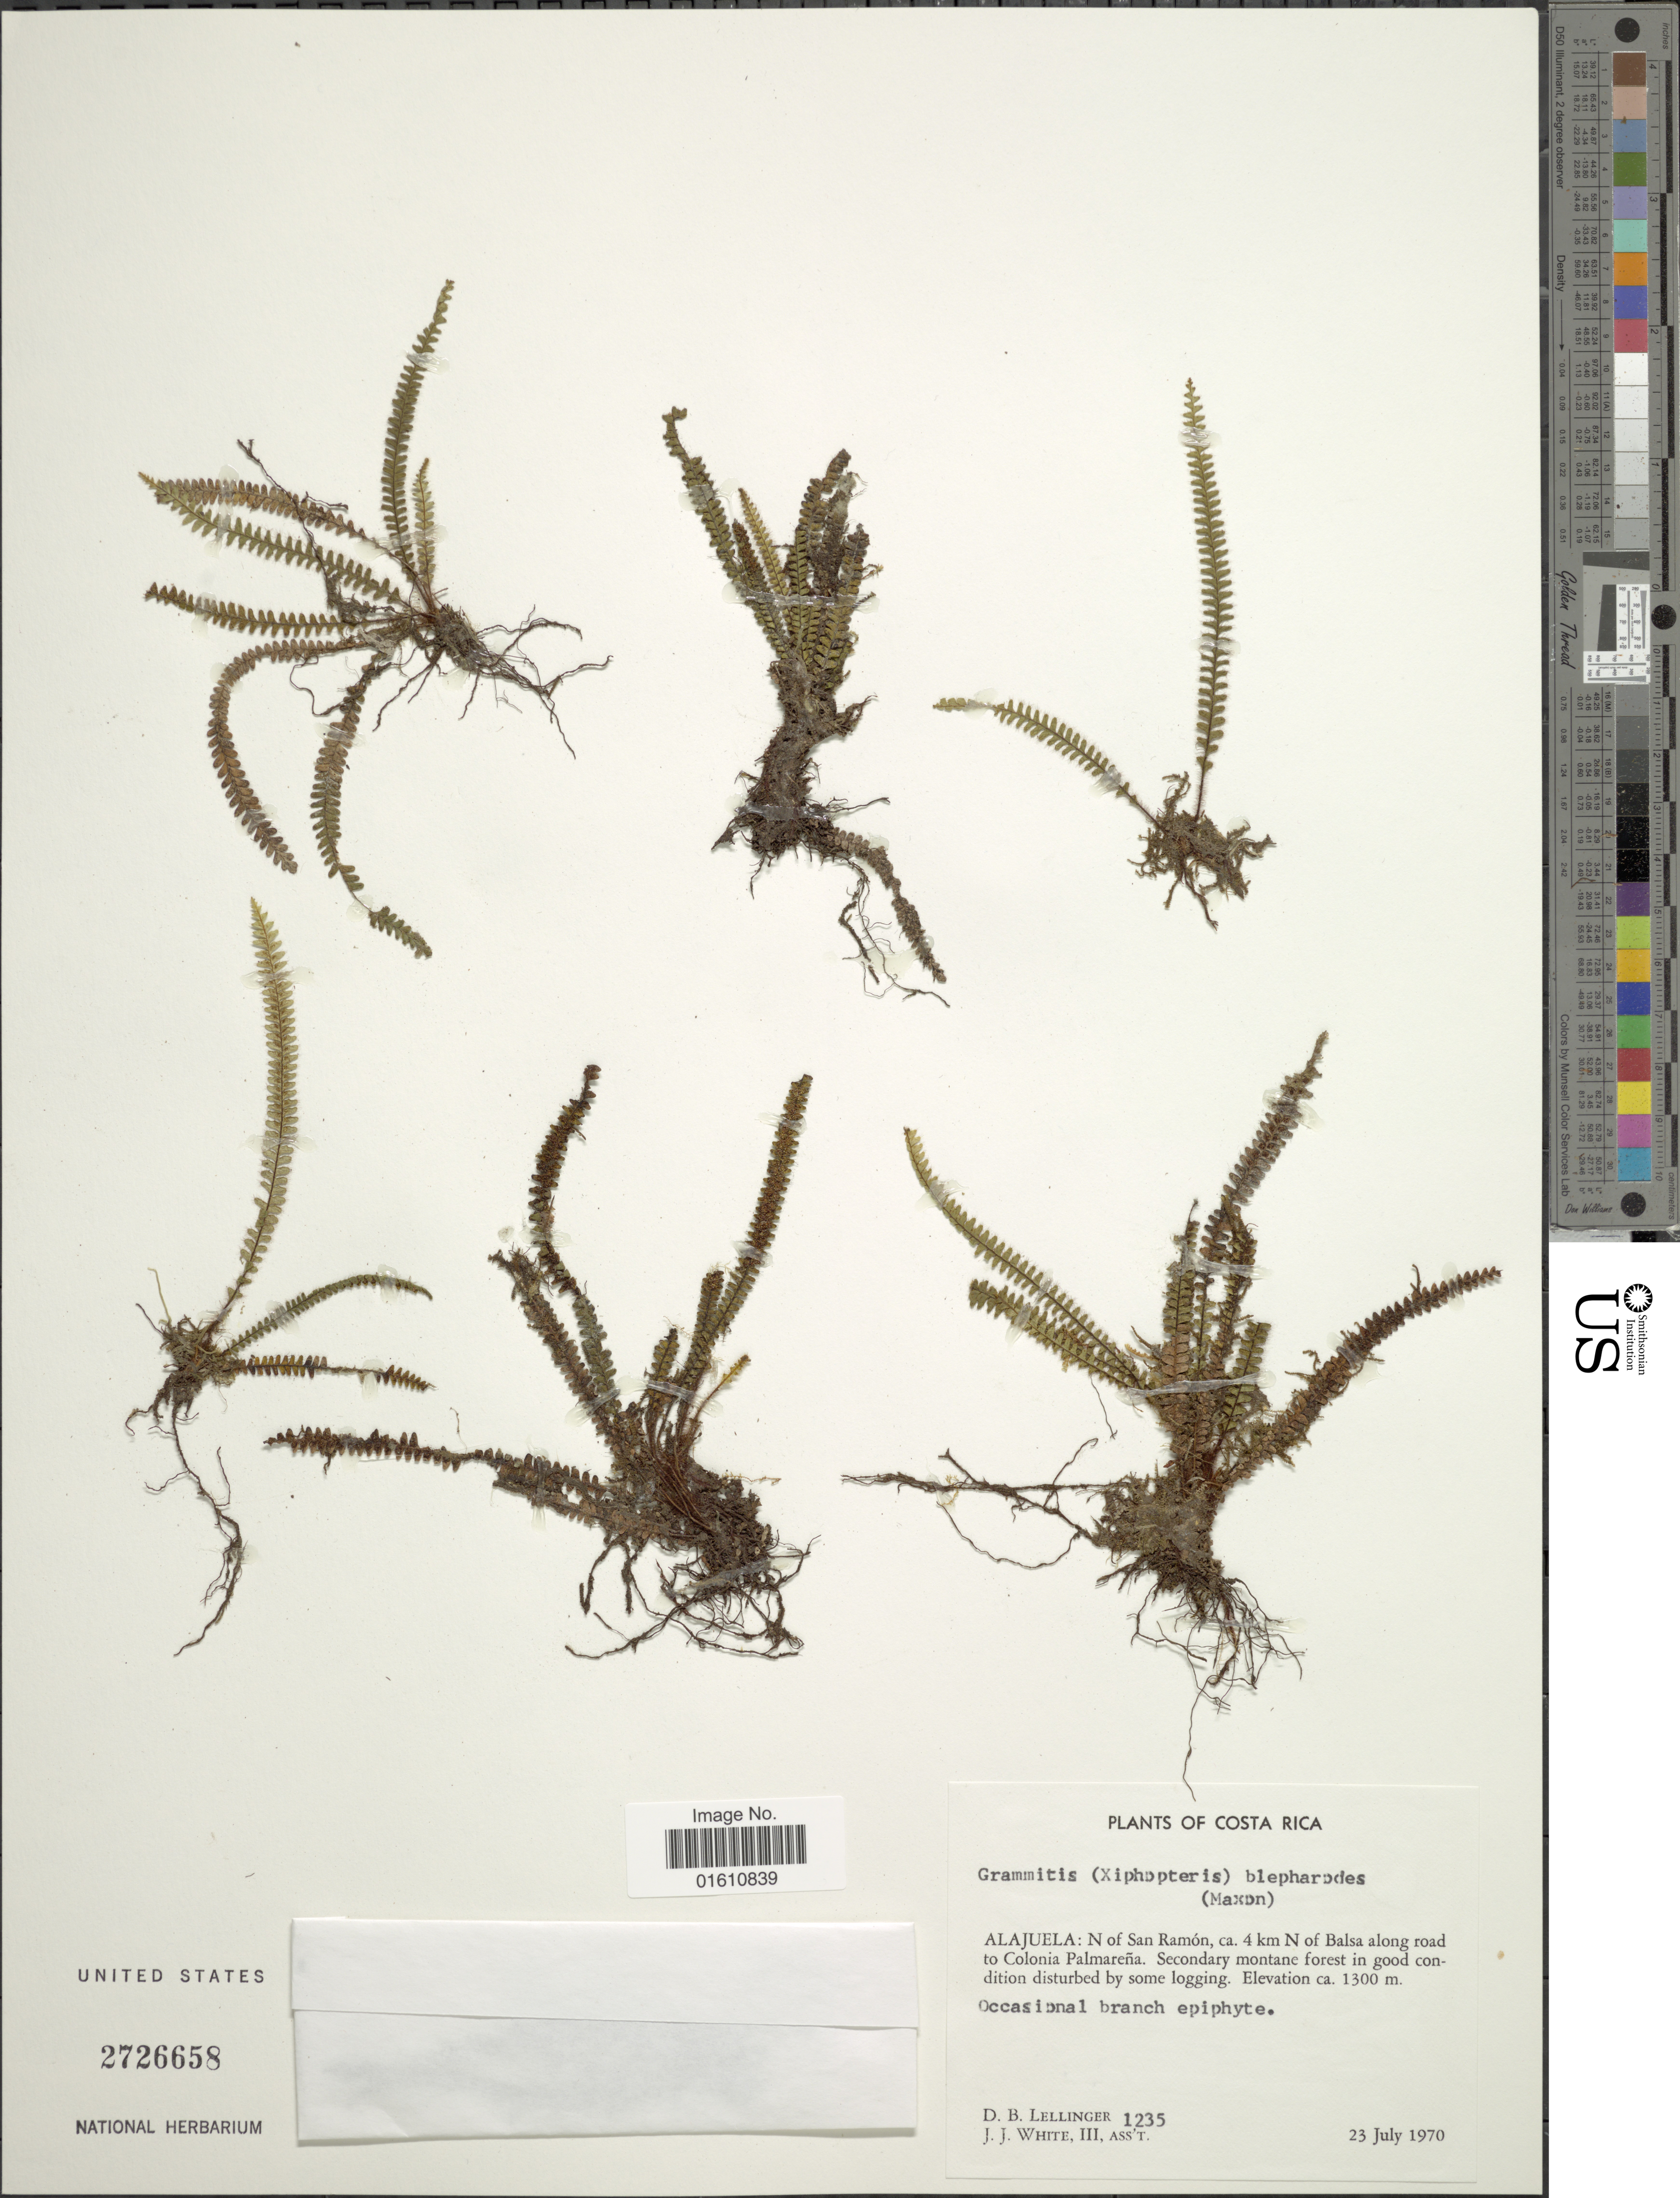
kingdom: Plantae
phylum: Tracheophyta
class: Polypodiopsida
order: Polypodiales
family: Polypodiaceae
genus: Moranopteris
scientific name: Moranopteris taenifolia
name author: (Jenman) R. Y. Hirai & J. Prado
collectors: D. B. Lellinger & J. J. White III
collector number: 1235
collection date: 1970-07-23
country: Costa Rica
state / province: Alajuela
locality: Alajuela: N of San Ramon, ca. 4 km N of Balsa along road to Colonia Palmarena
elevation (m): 1300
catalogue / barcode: US 2726658